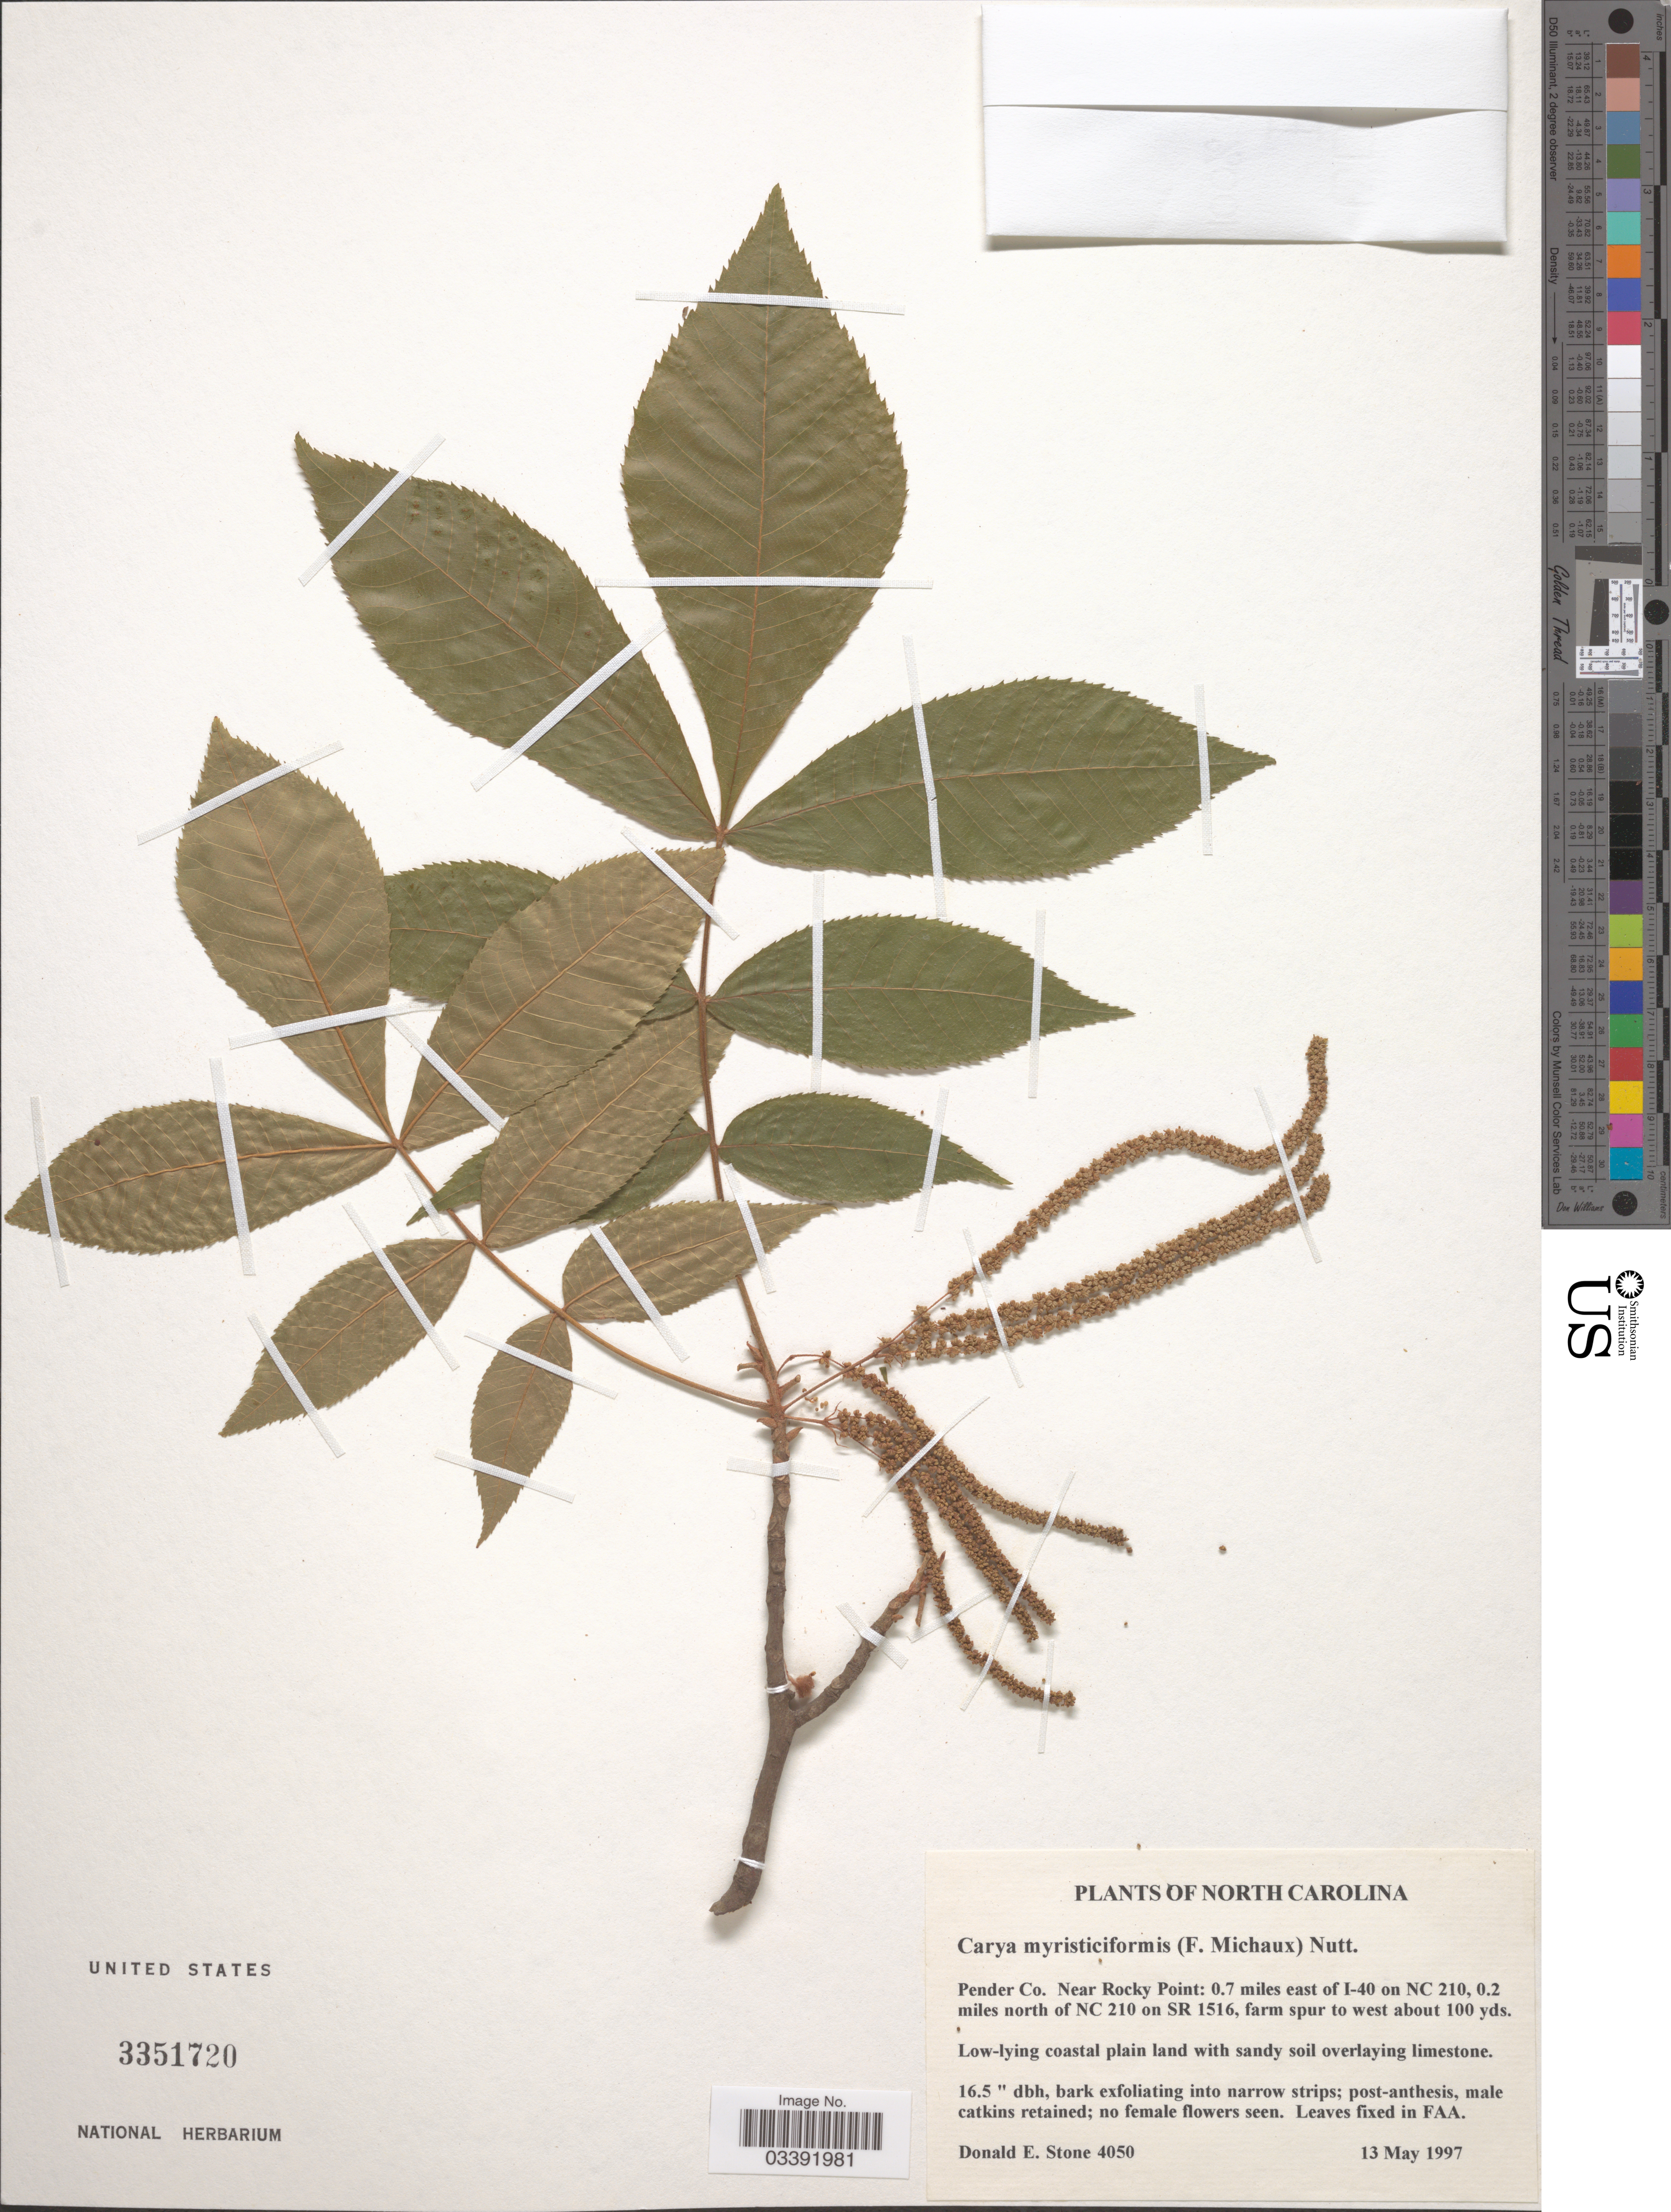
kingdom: Plantae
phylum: Tracheophyta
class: Magnoliopsida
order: Fagales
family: Juglandaceae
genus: Carya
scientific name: Carya myristiciformis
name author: (F. Michx.) Nutt.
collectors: D. Stone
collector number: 4050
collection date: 1997-05-13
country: United States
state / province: North Carolina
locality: Pender Co. Near Rocky Point: 0.7 miles eas to I-40 on NC 210, 0.2 miles north of NC 210 on SR 1516, farm spur to west about 100 yds.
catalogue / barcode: US 3351720